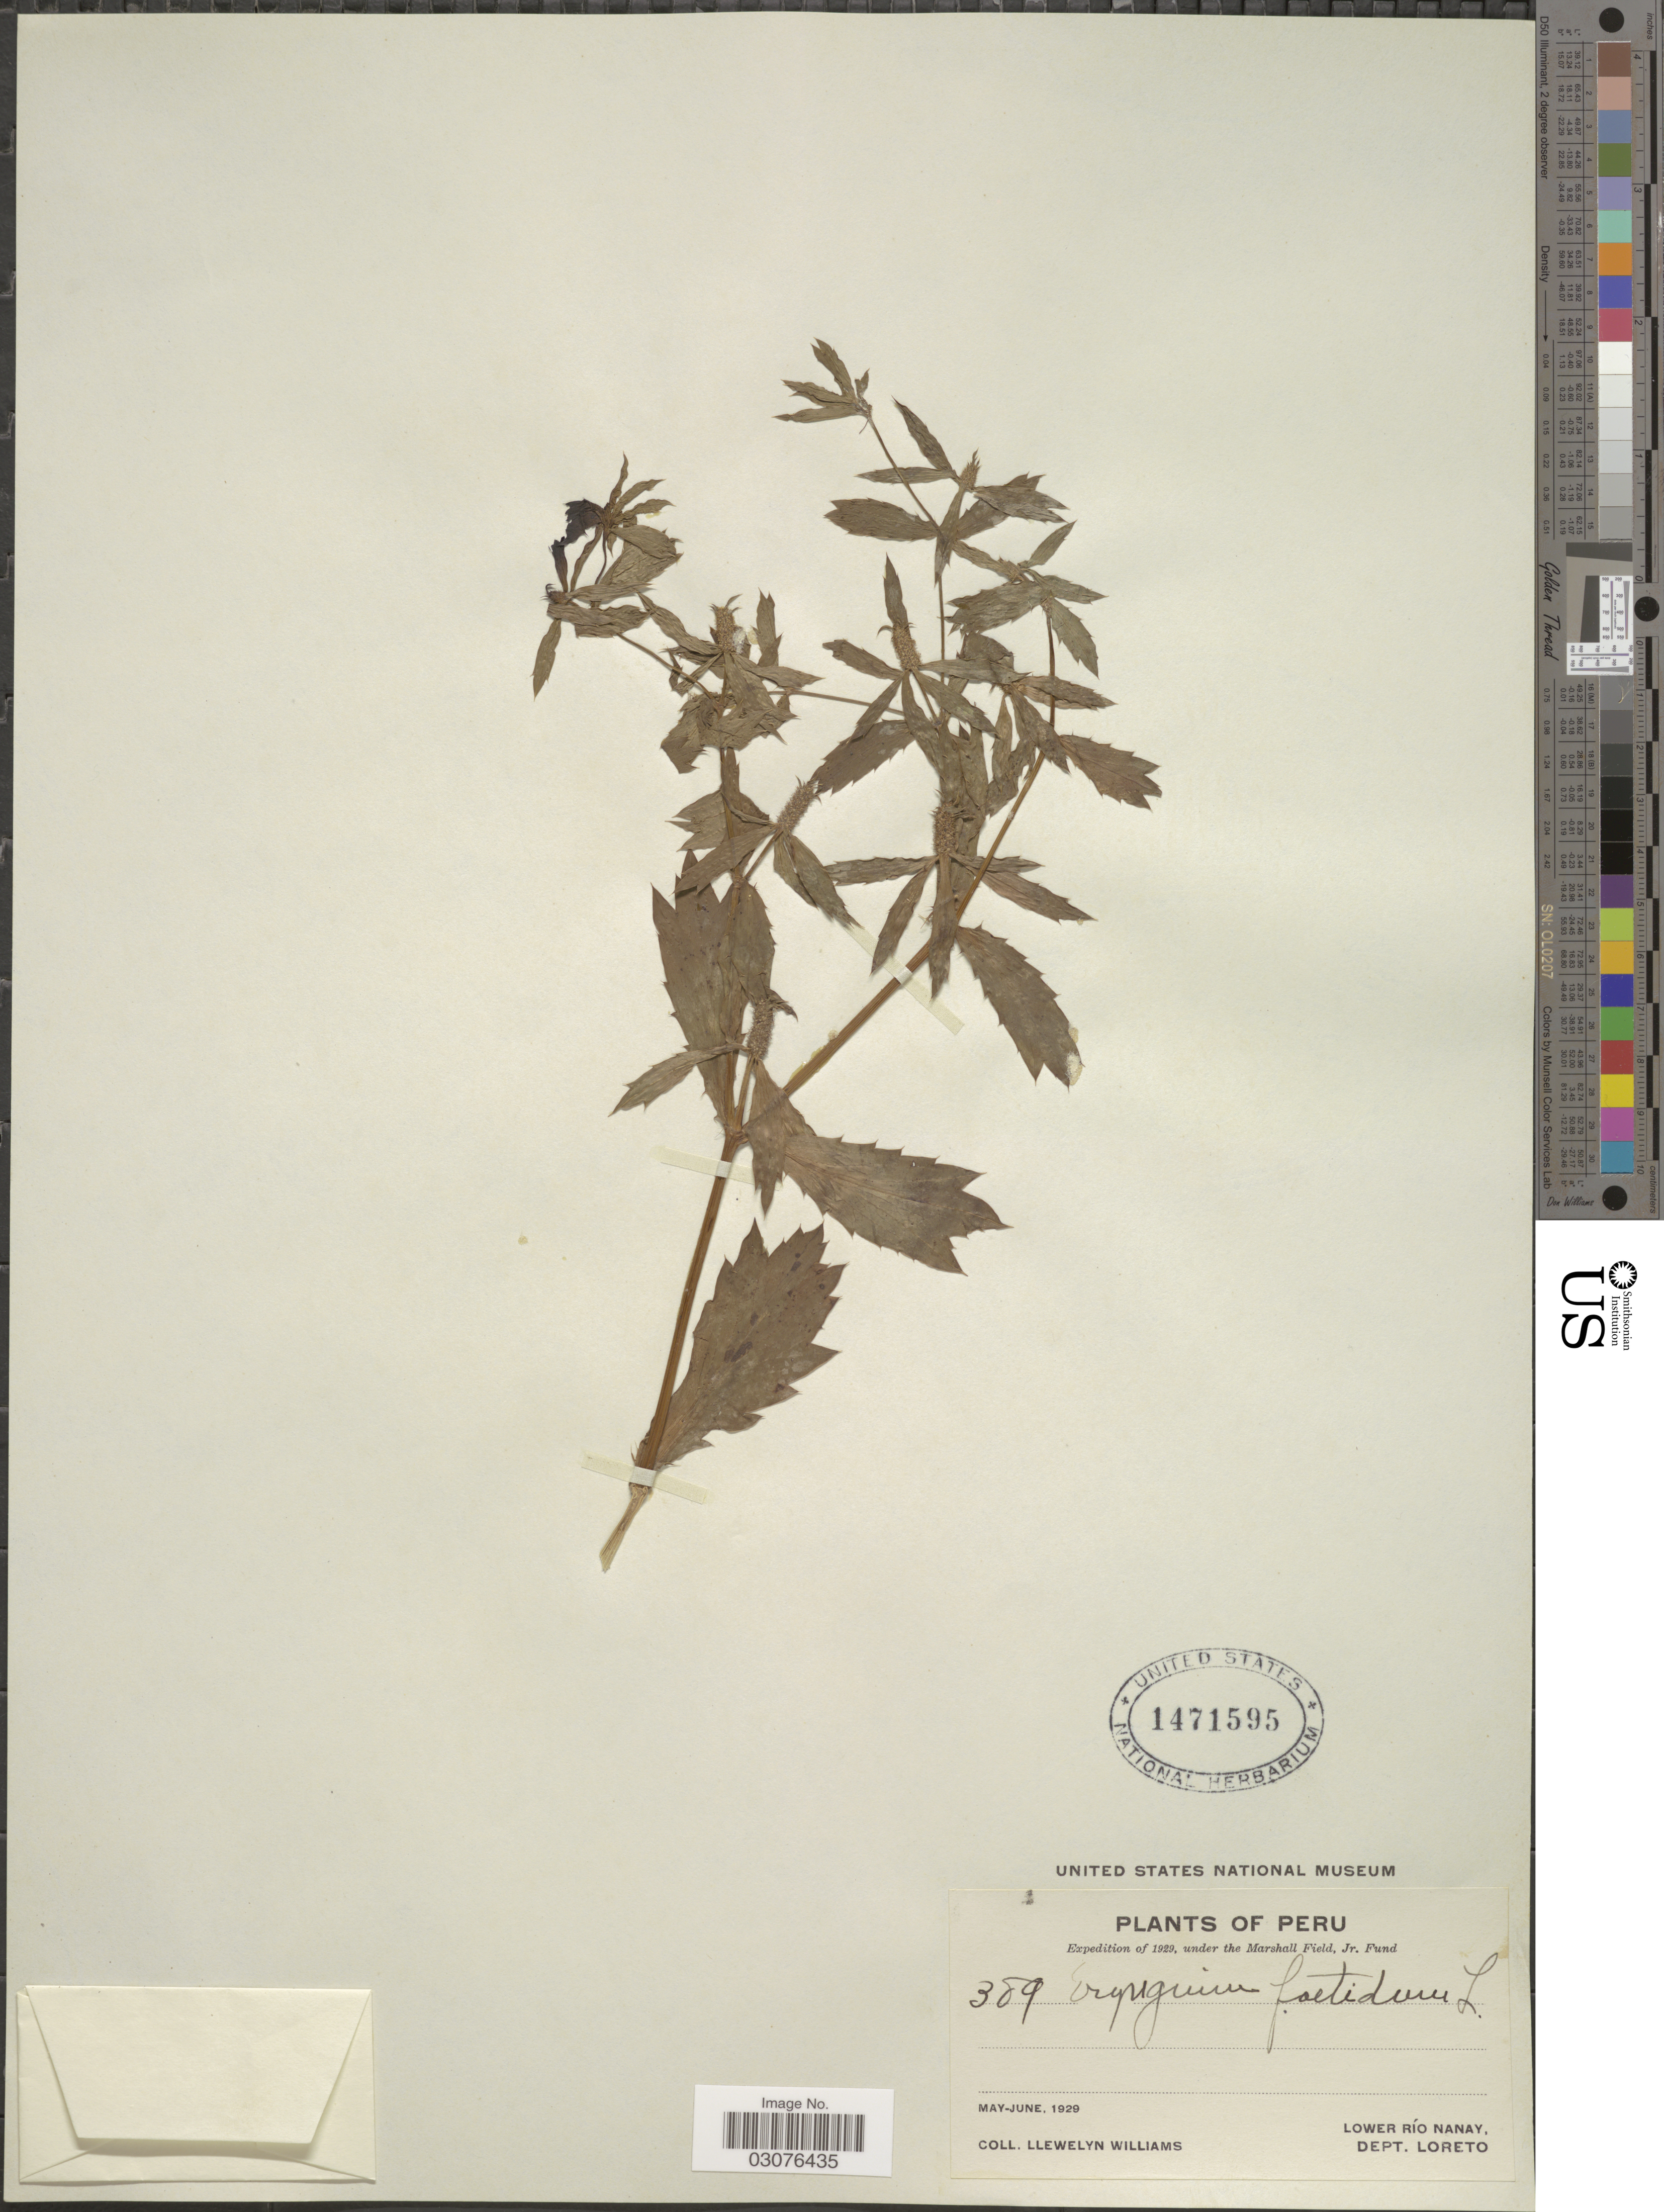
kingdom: Plantae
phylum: Tracheophyta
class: Magnoliopsida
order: Apiales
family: Apiaceae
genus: Eryngium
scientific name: Eryngium foetidum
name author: L.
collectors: Ll. Williams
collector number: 389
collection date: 1929-05/1929-06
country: Peru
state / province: Loreto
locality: Lower Río Nanay, Dept. Loreto.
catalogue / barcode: US 1471595